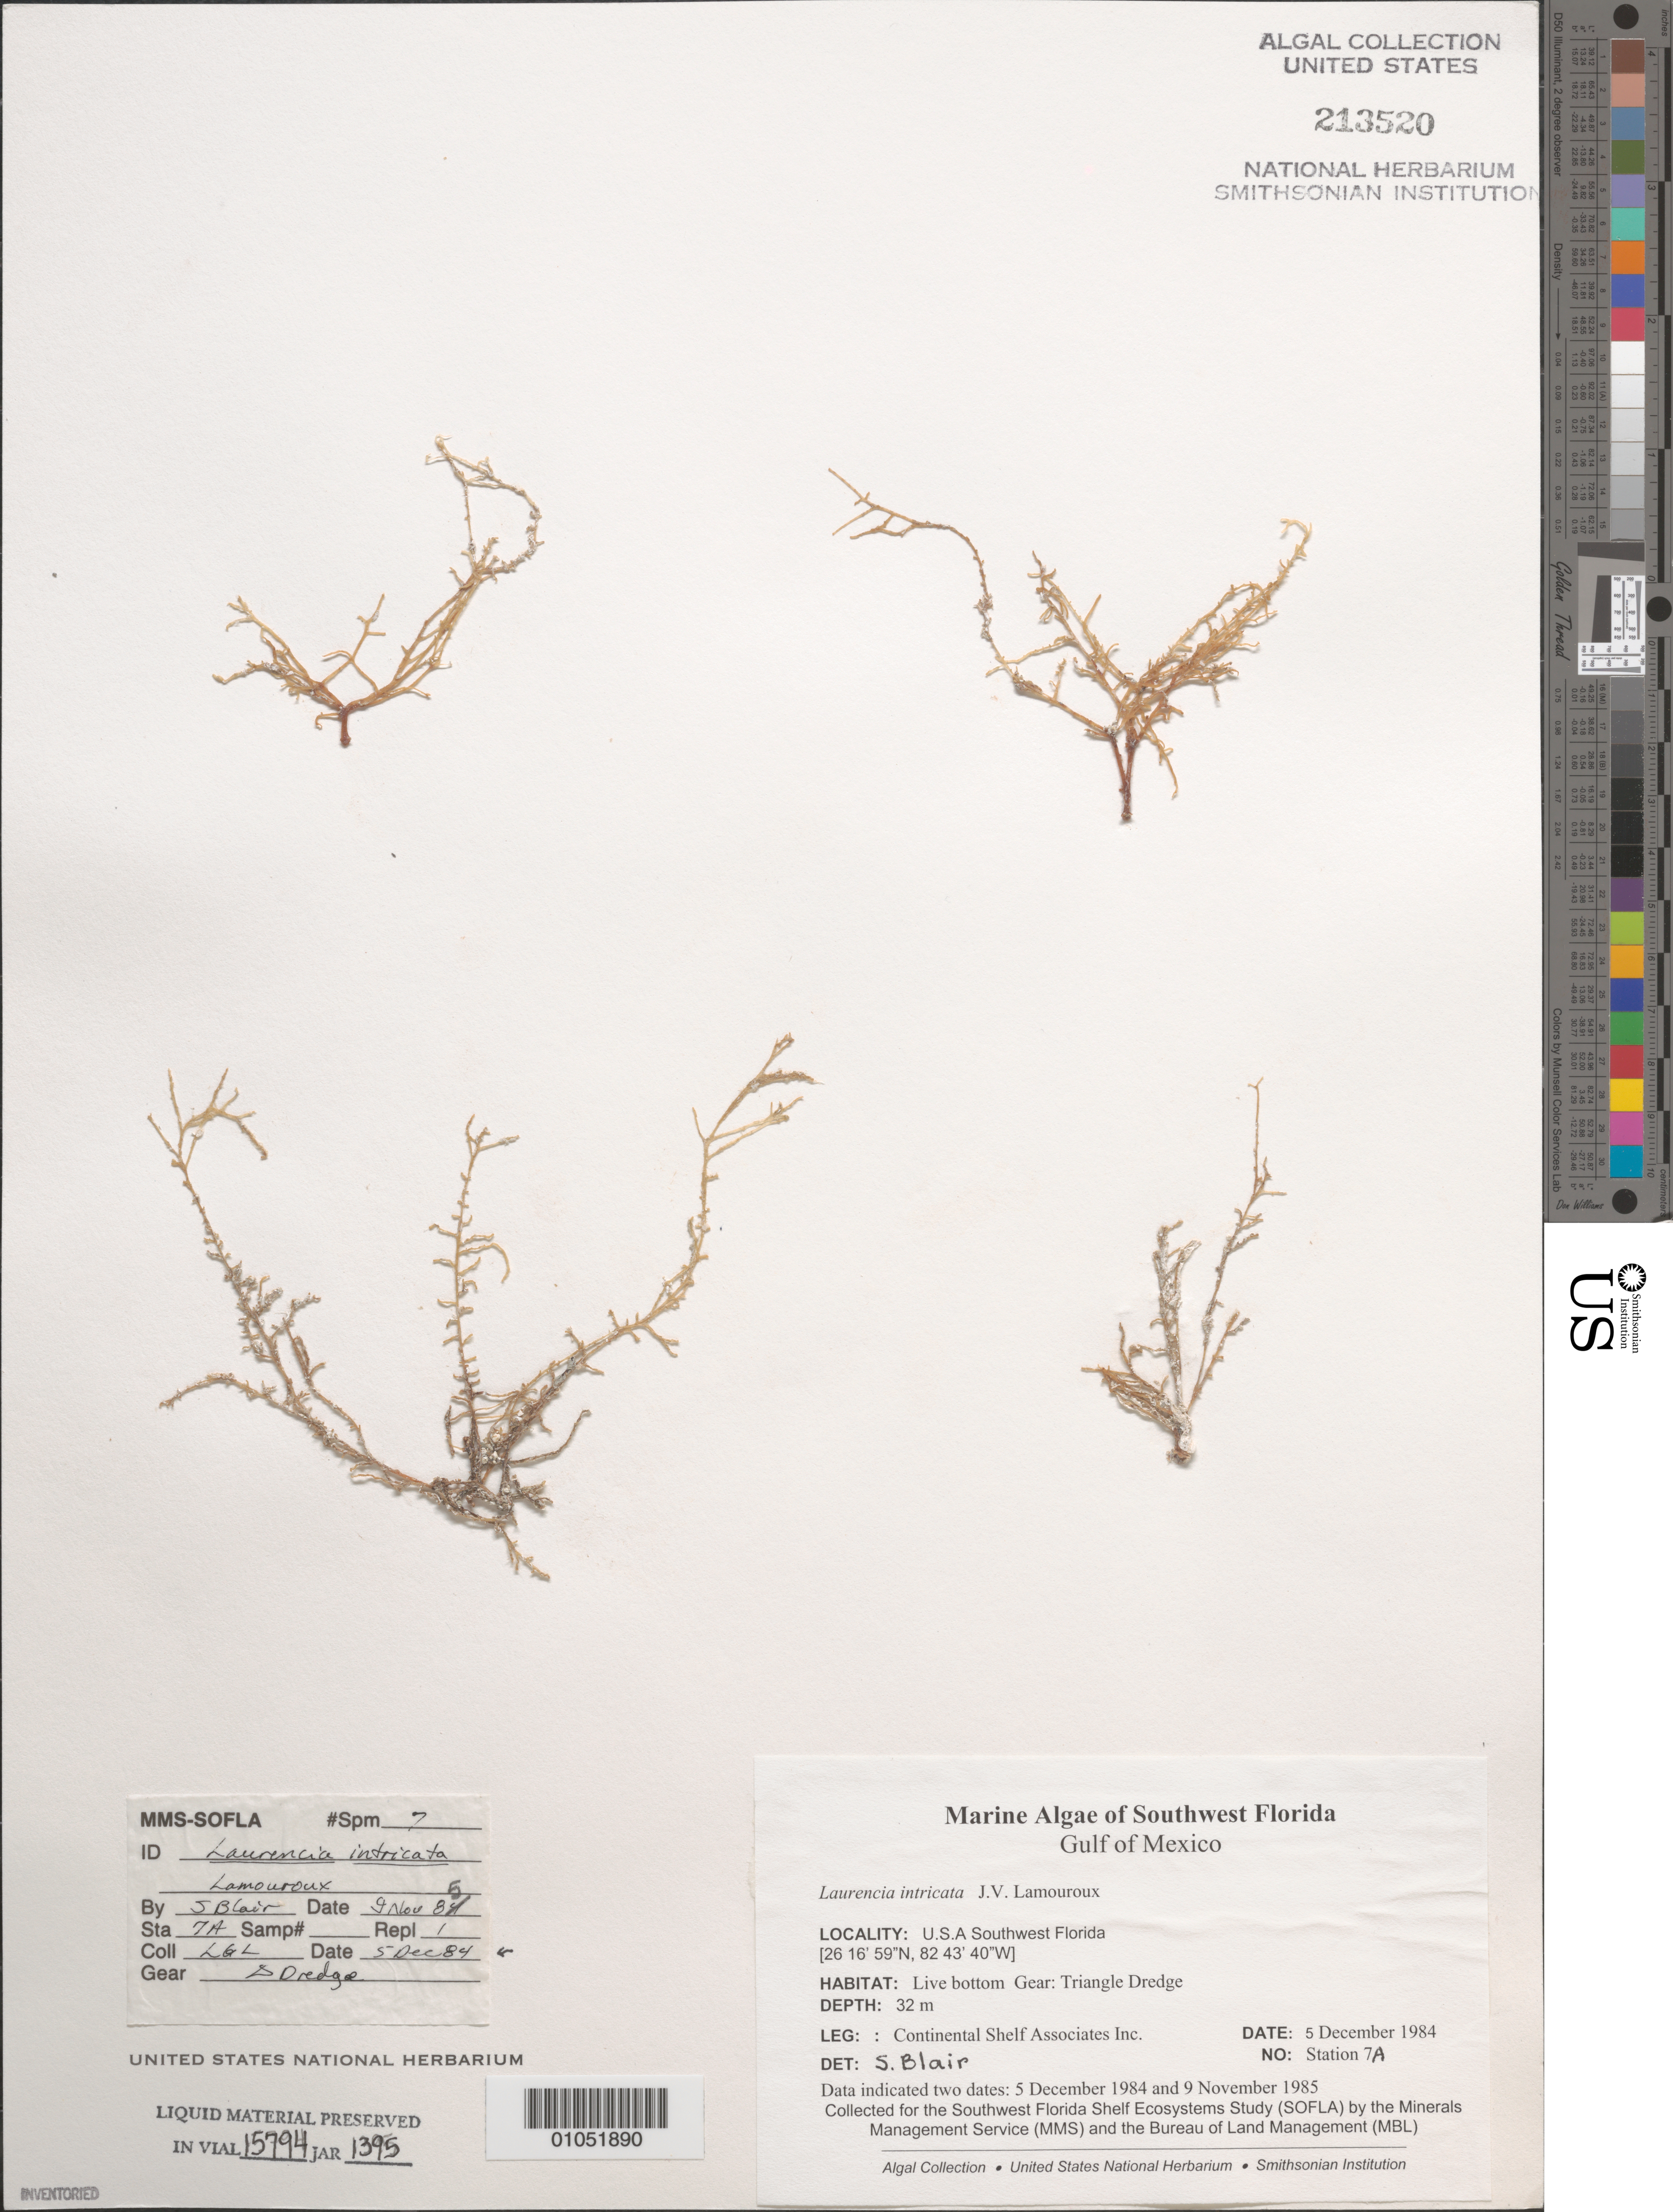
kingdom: Plantae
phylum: Rhodophyta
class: Florideophyceae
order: Ceramiales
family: Rhodomelaceae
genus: Laurencia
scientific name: Laurencia intricata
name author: J.V.Lamouroux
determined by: Blair, S. M.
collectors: Continental Shelf Associates for the MMS/BLM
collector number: Station 7A Repl 1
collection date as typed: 05 Dec 1984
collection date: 1984-12-05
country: United States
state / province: Florida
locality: Gulf of Mexico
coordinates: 26 16'59"N, 82 43'40"W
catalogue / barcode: US 213520